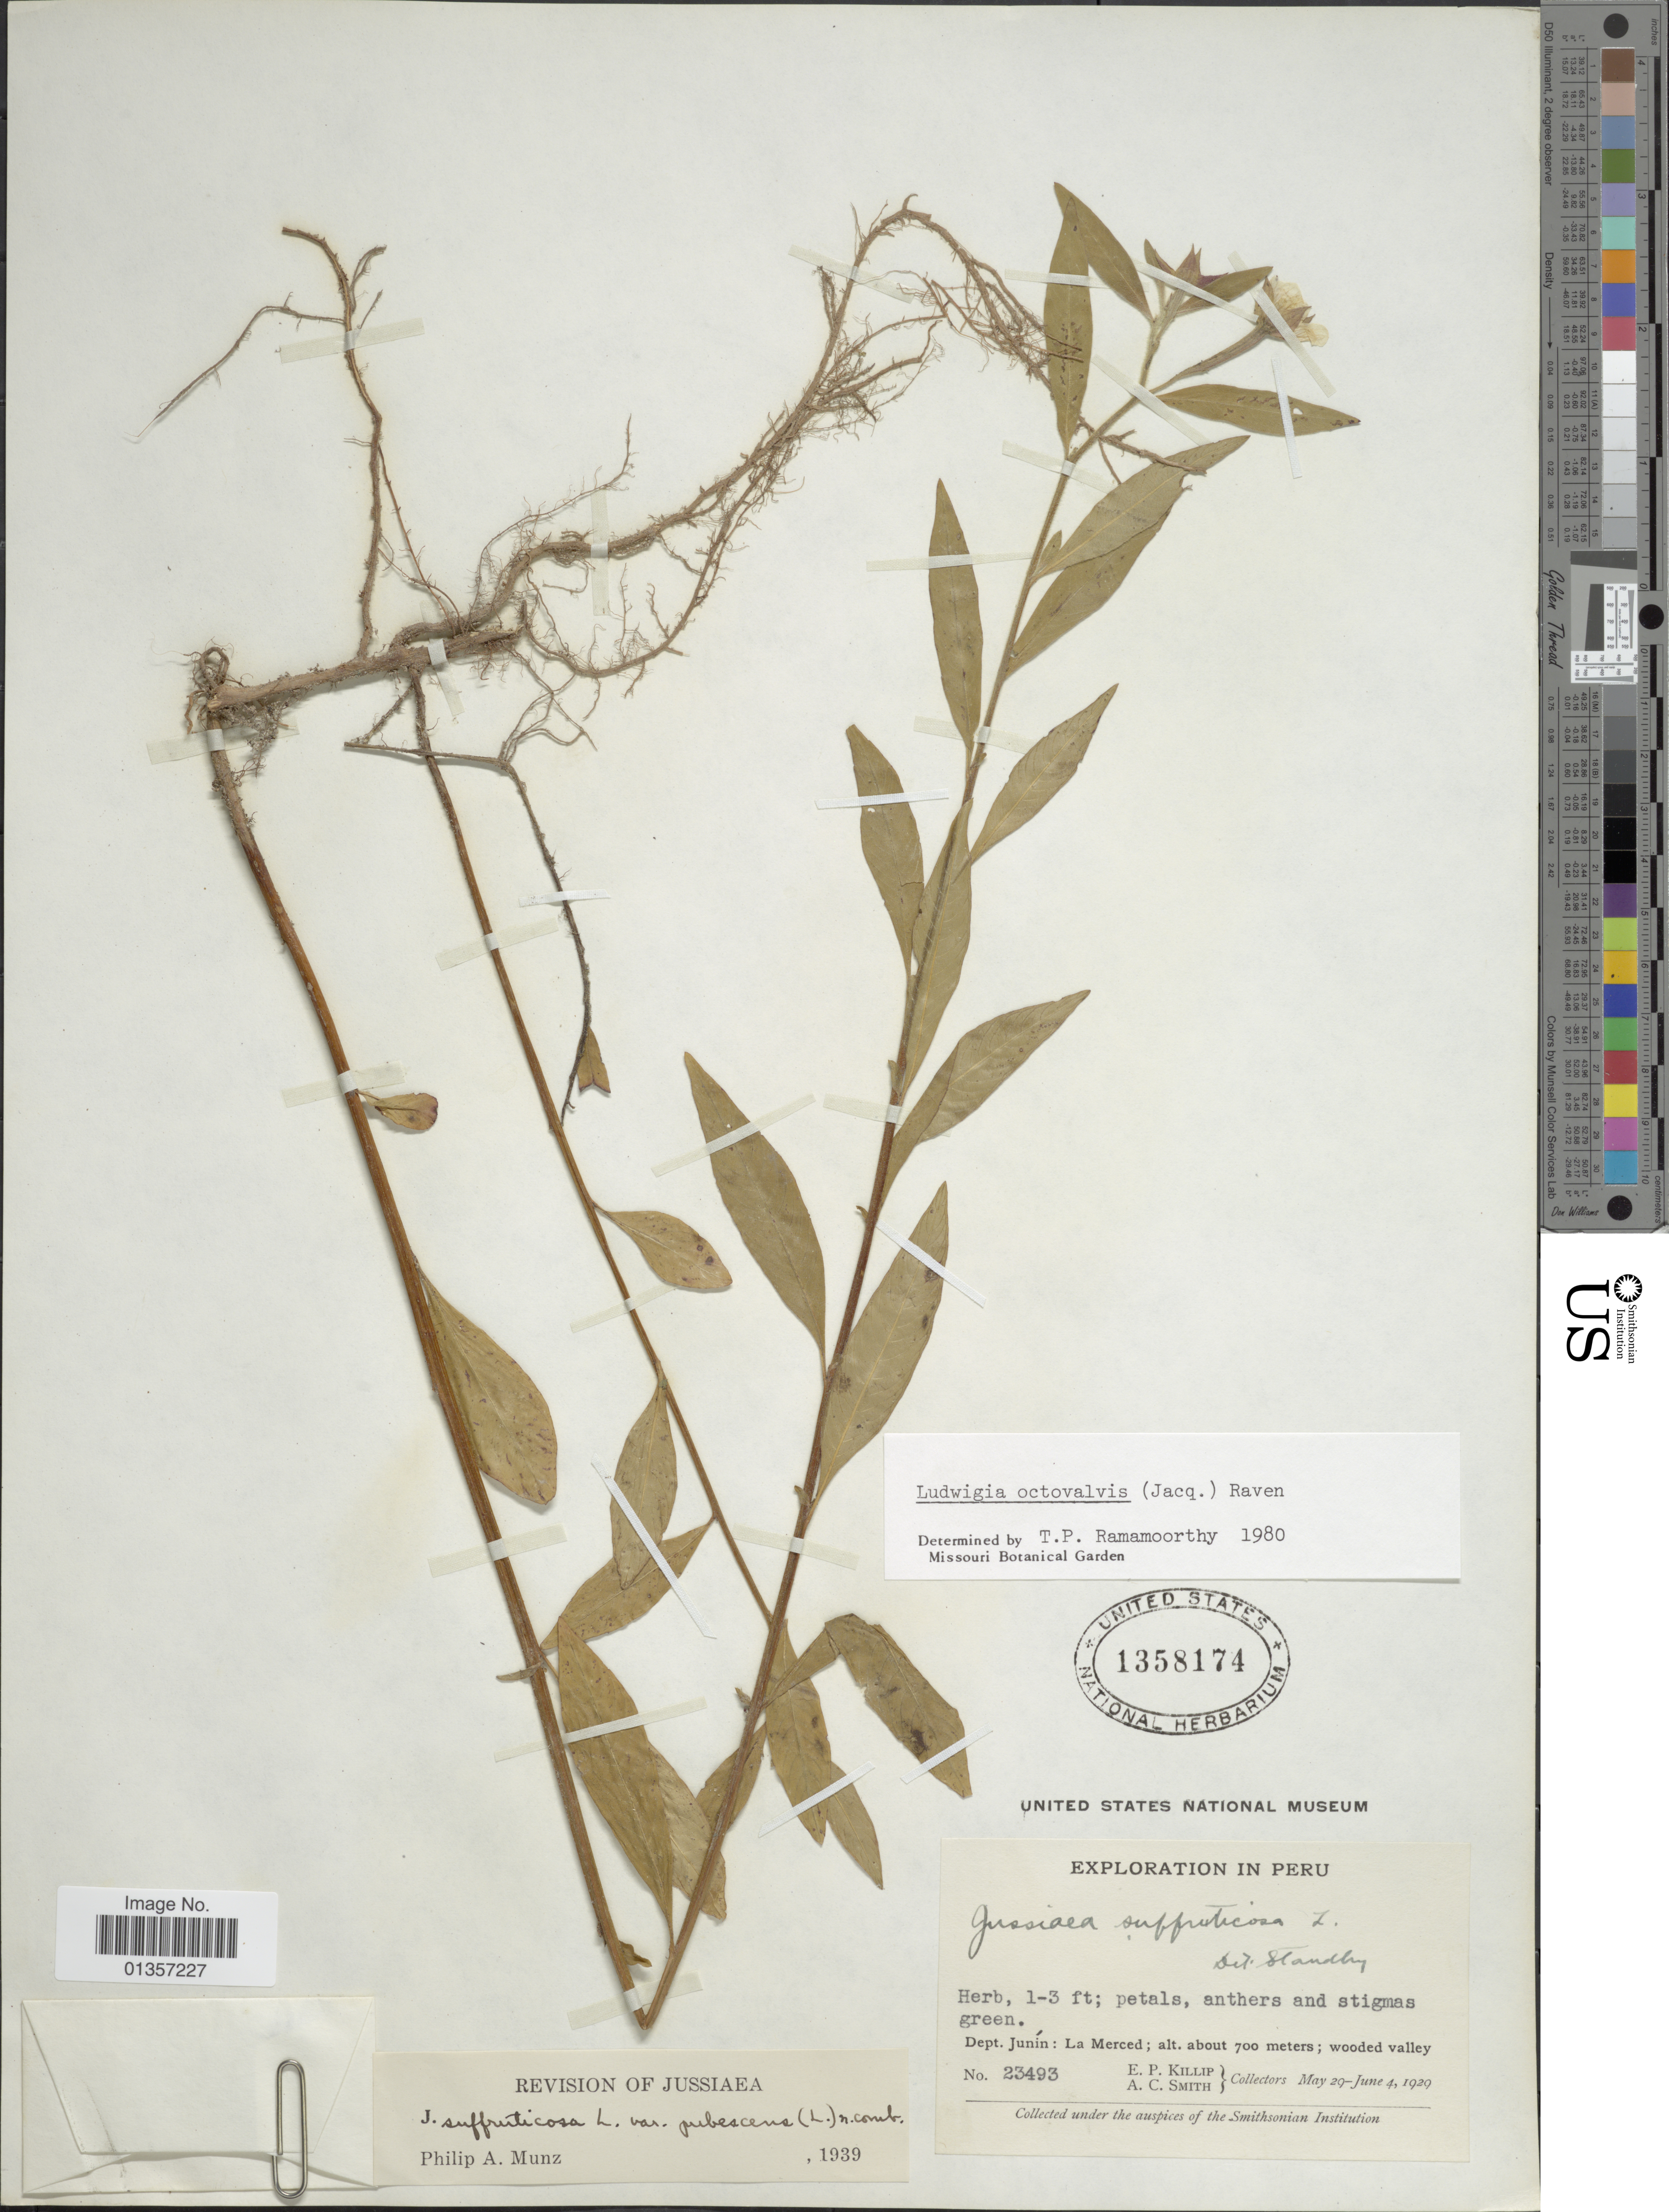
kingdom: Plantae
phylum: Tracheophyta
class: Magnoliopsida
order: Myrtales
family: Onagraceae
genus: Ludwigia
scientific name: Ludwigia octovalvis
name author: (Jacq.) P.H. Raven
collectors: E. P. Killip & A. C. Smith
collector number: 23493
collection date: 1929-05-29/1929-06-04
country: Peru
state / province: Junín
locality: La Merced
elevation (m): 700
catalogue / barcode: US 1358174